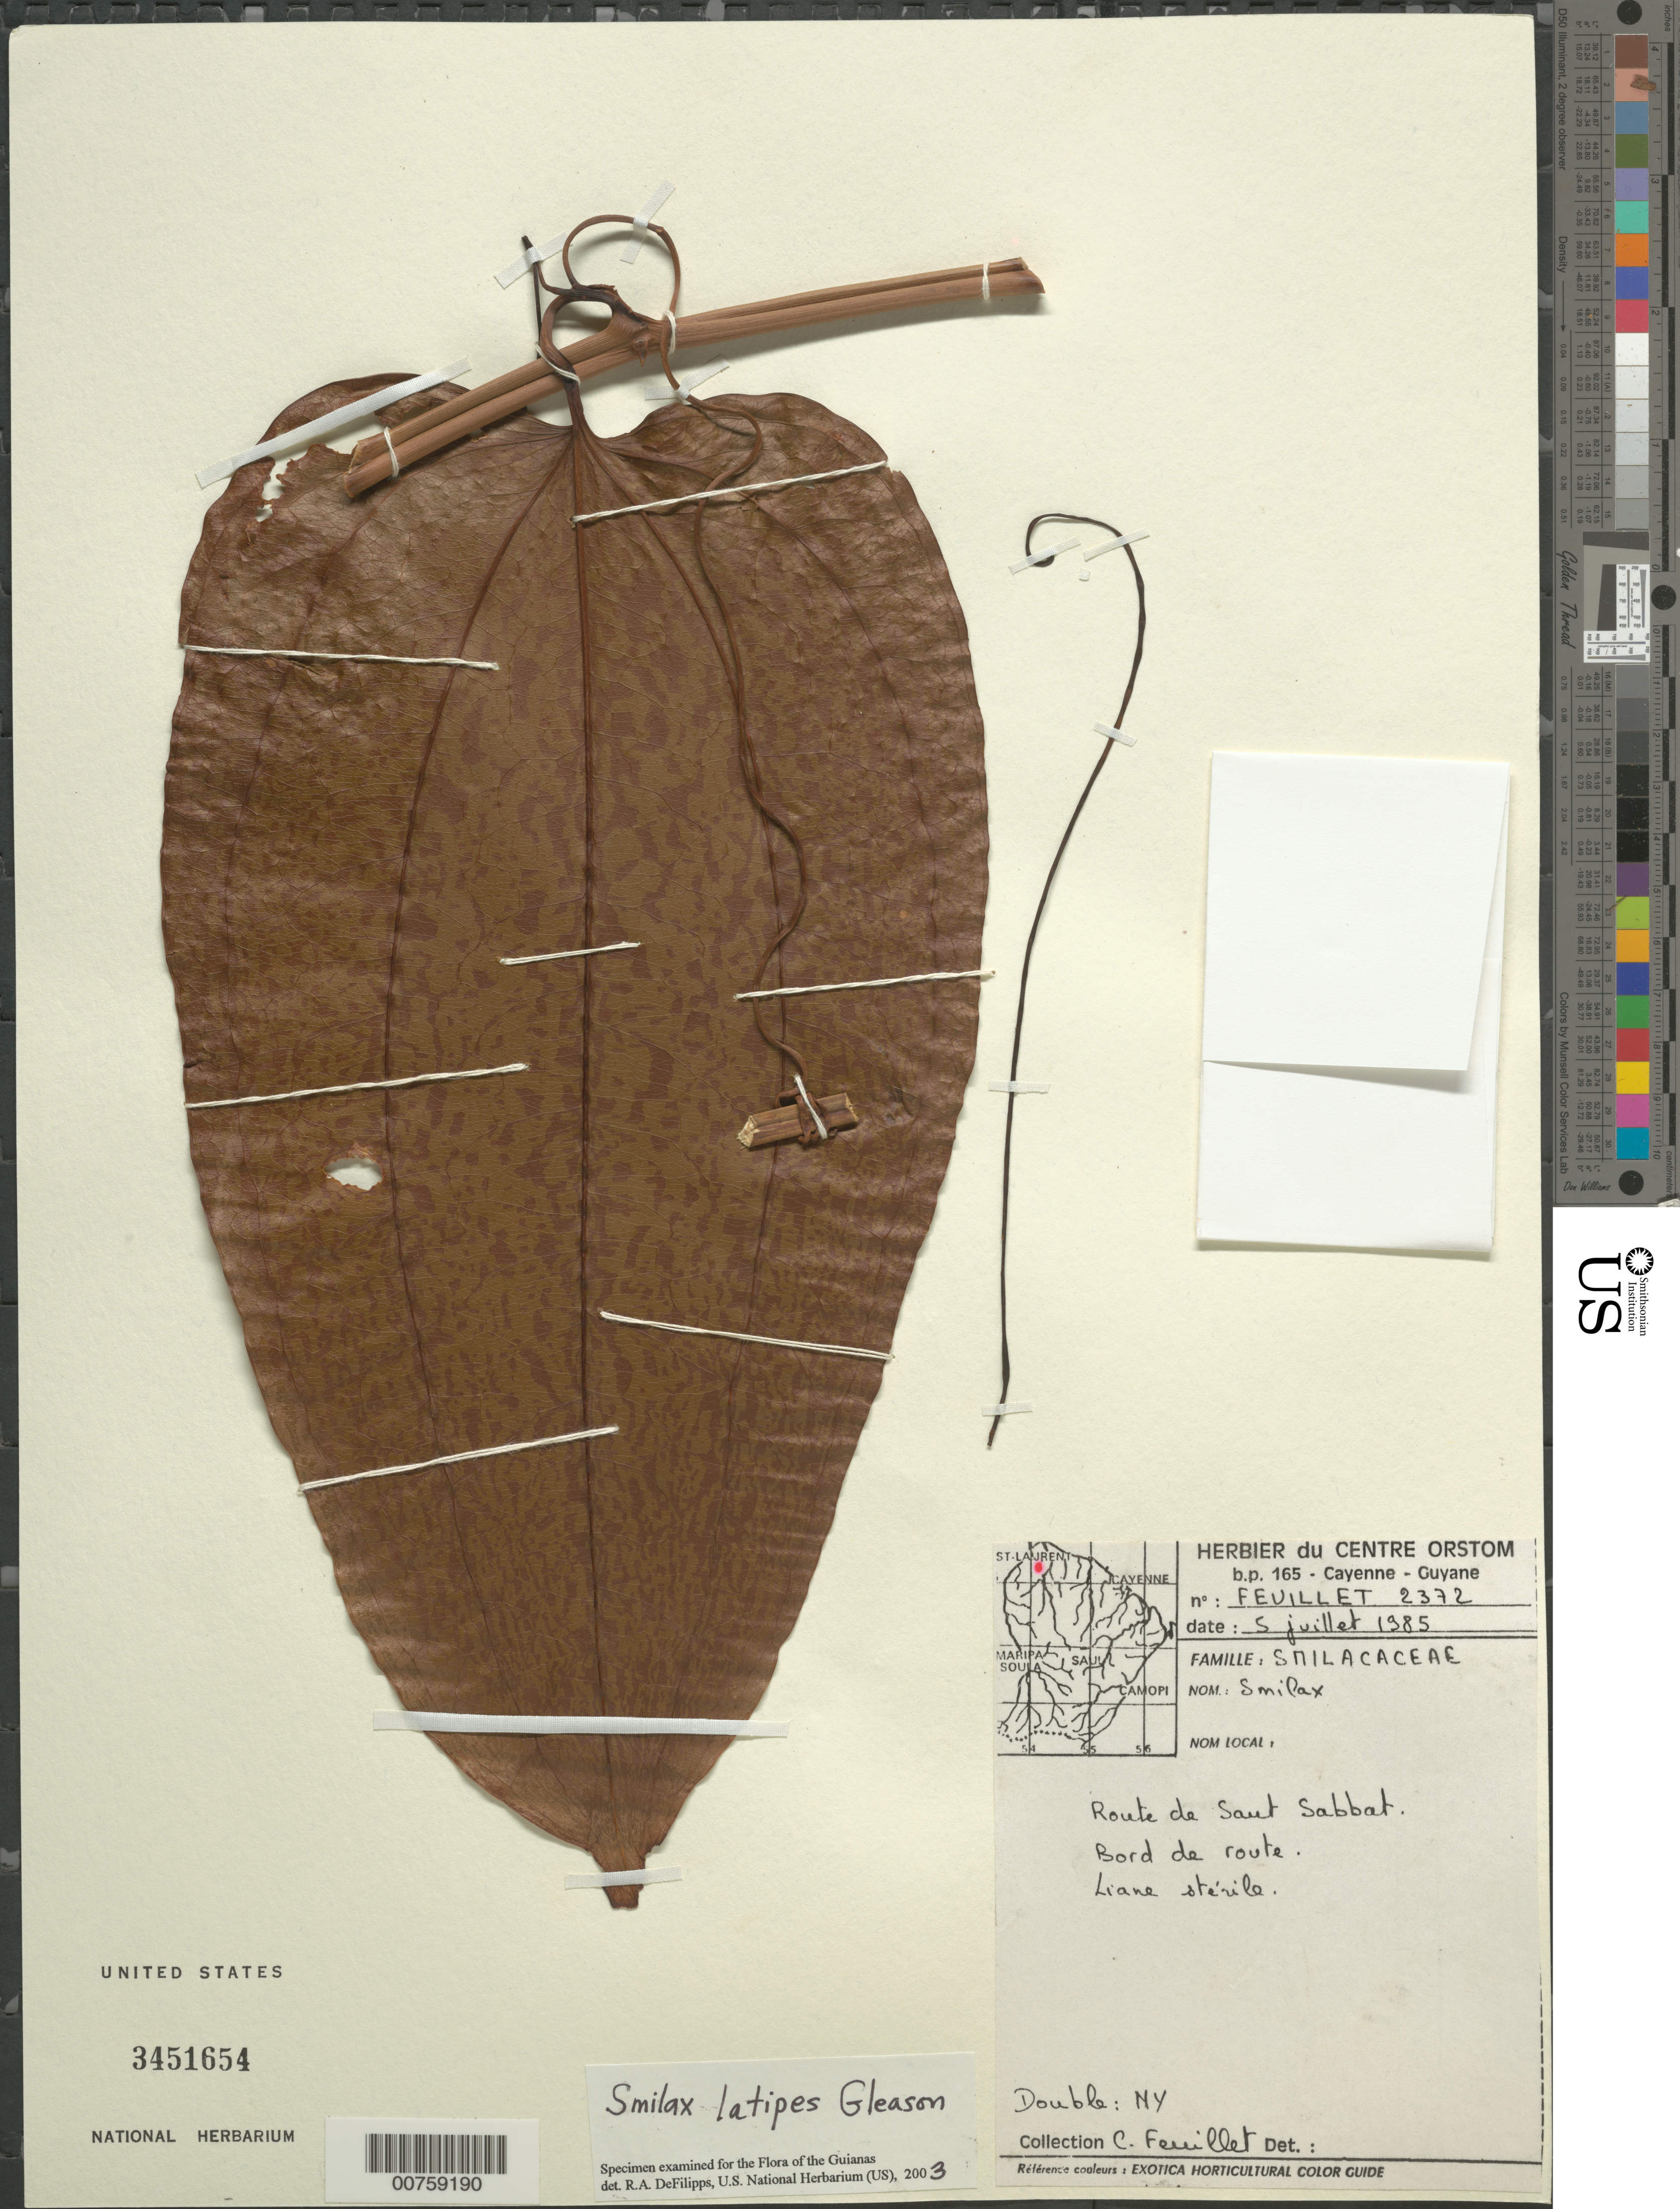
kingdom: Plantae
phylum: Tracheophyta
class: Liliopsida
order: Liliales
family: Smilacaceae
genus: Smilax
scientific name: Smilax latipes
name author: Gleason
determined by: DeFilipps, R. A.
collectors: C. Feuillet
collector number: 2372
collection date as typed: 5-Jul-85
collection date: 1985-07-05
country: French Guiana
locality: Route de Saut Sabbat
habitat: Roadside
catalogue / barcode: US 3451654